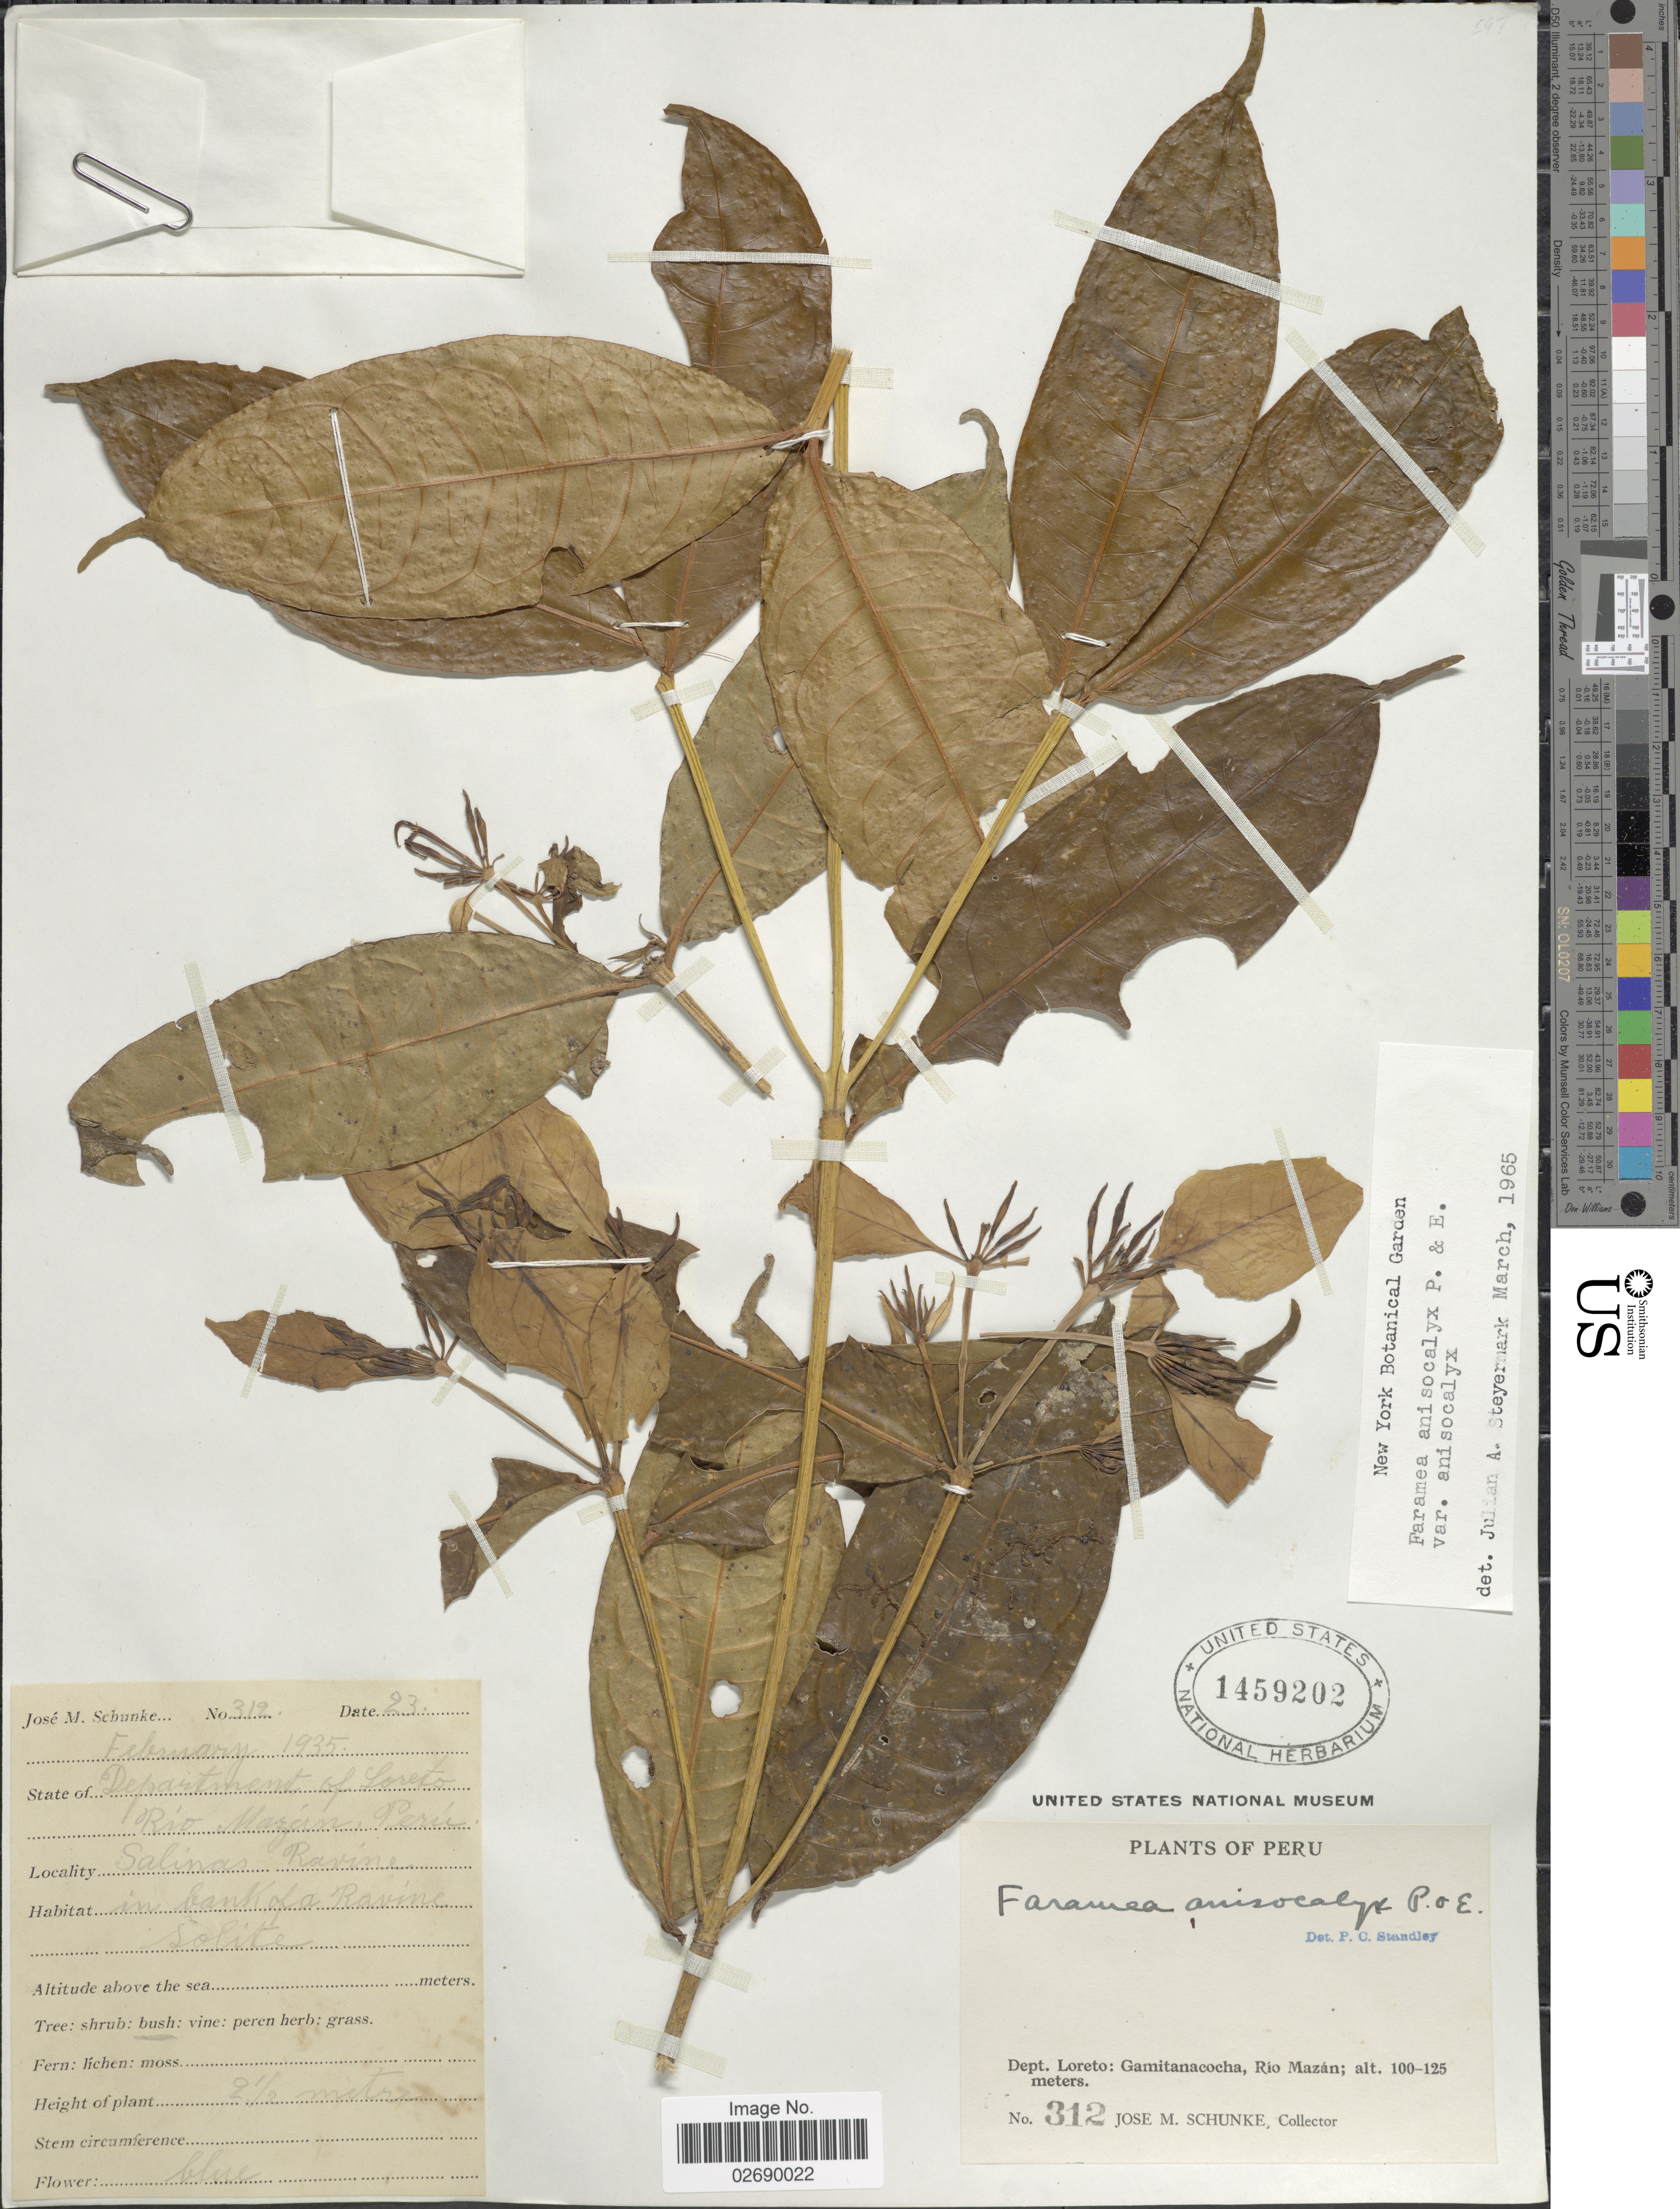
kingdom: Plantae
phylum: Tracheophyta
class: Magnoliopsida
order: Gentianales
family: Rubiaceae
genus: Faramea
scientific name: Faramea anisocalyx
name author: Poepp. & Endl.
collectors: J. M. Schunke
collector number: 312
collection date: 1935-02-23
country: Peru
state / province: Loreto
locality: Gamitanacocha, Rio Mazán.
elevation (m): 100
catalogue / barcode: US 1459202